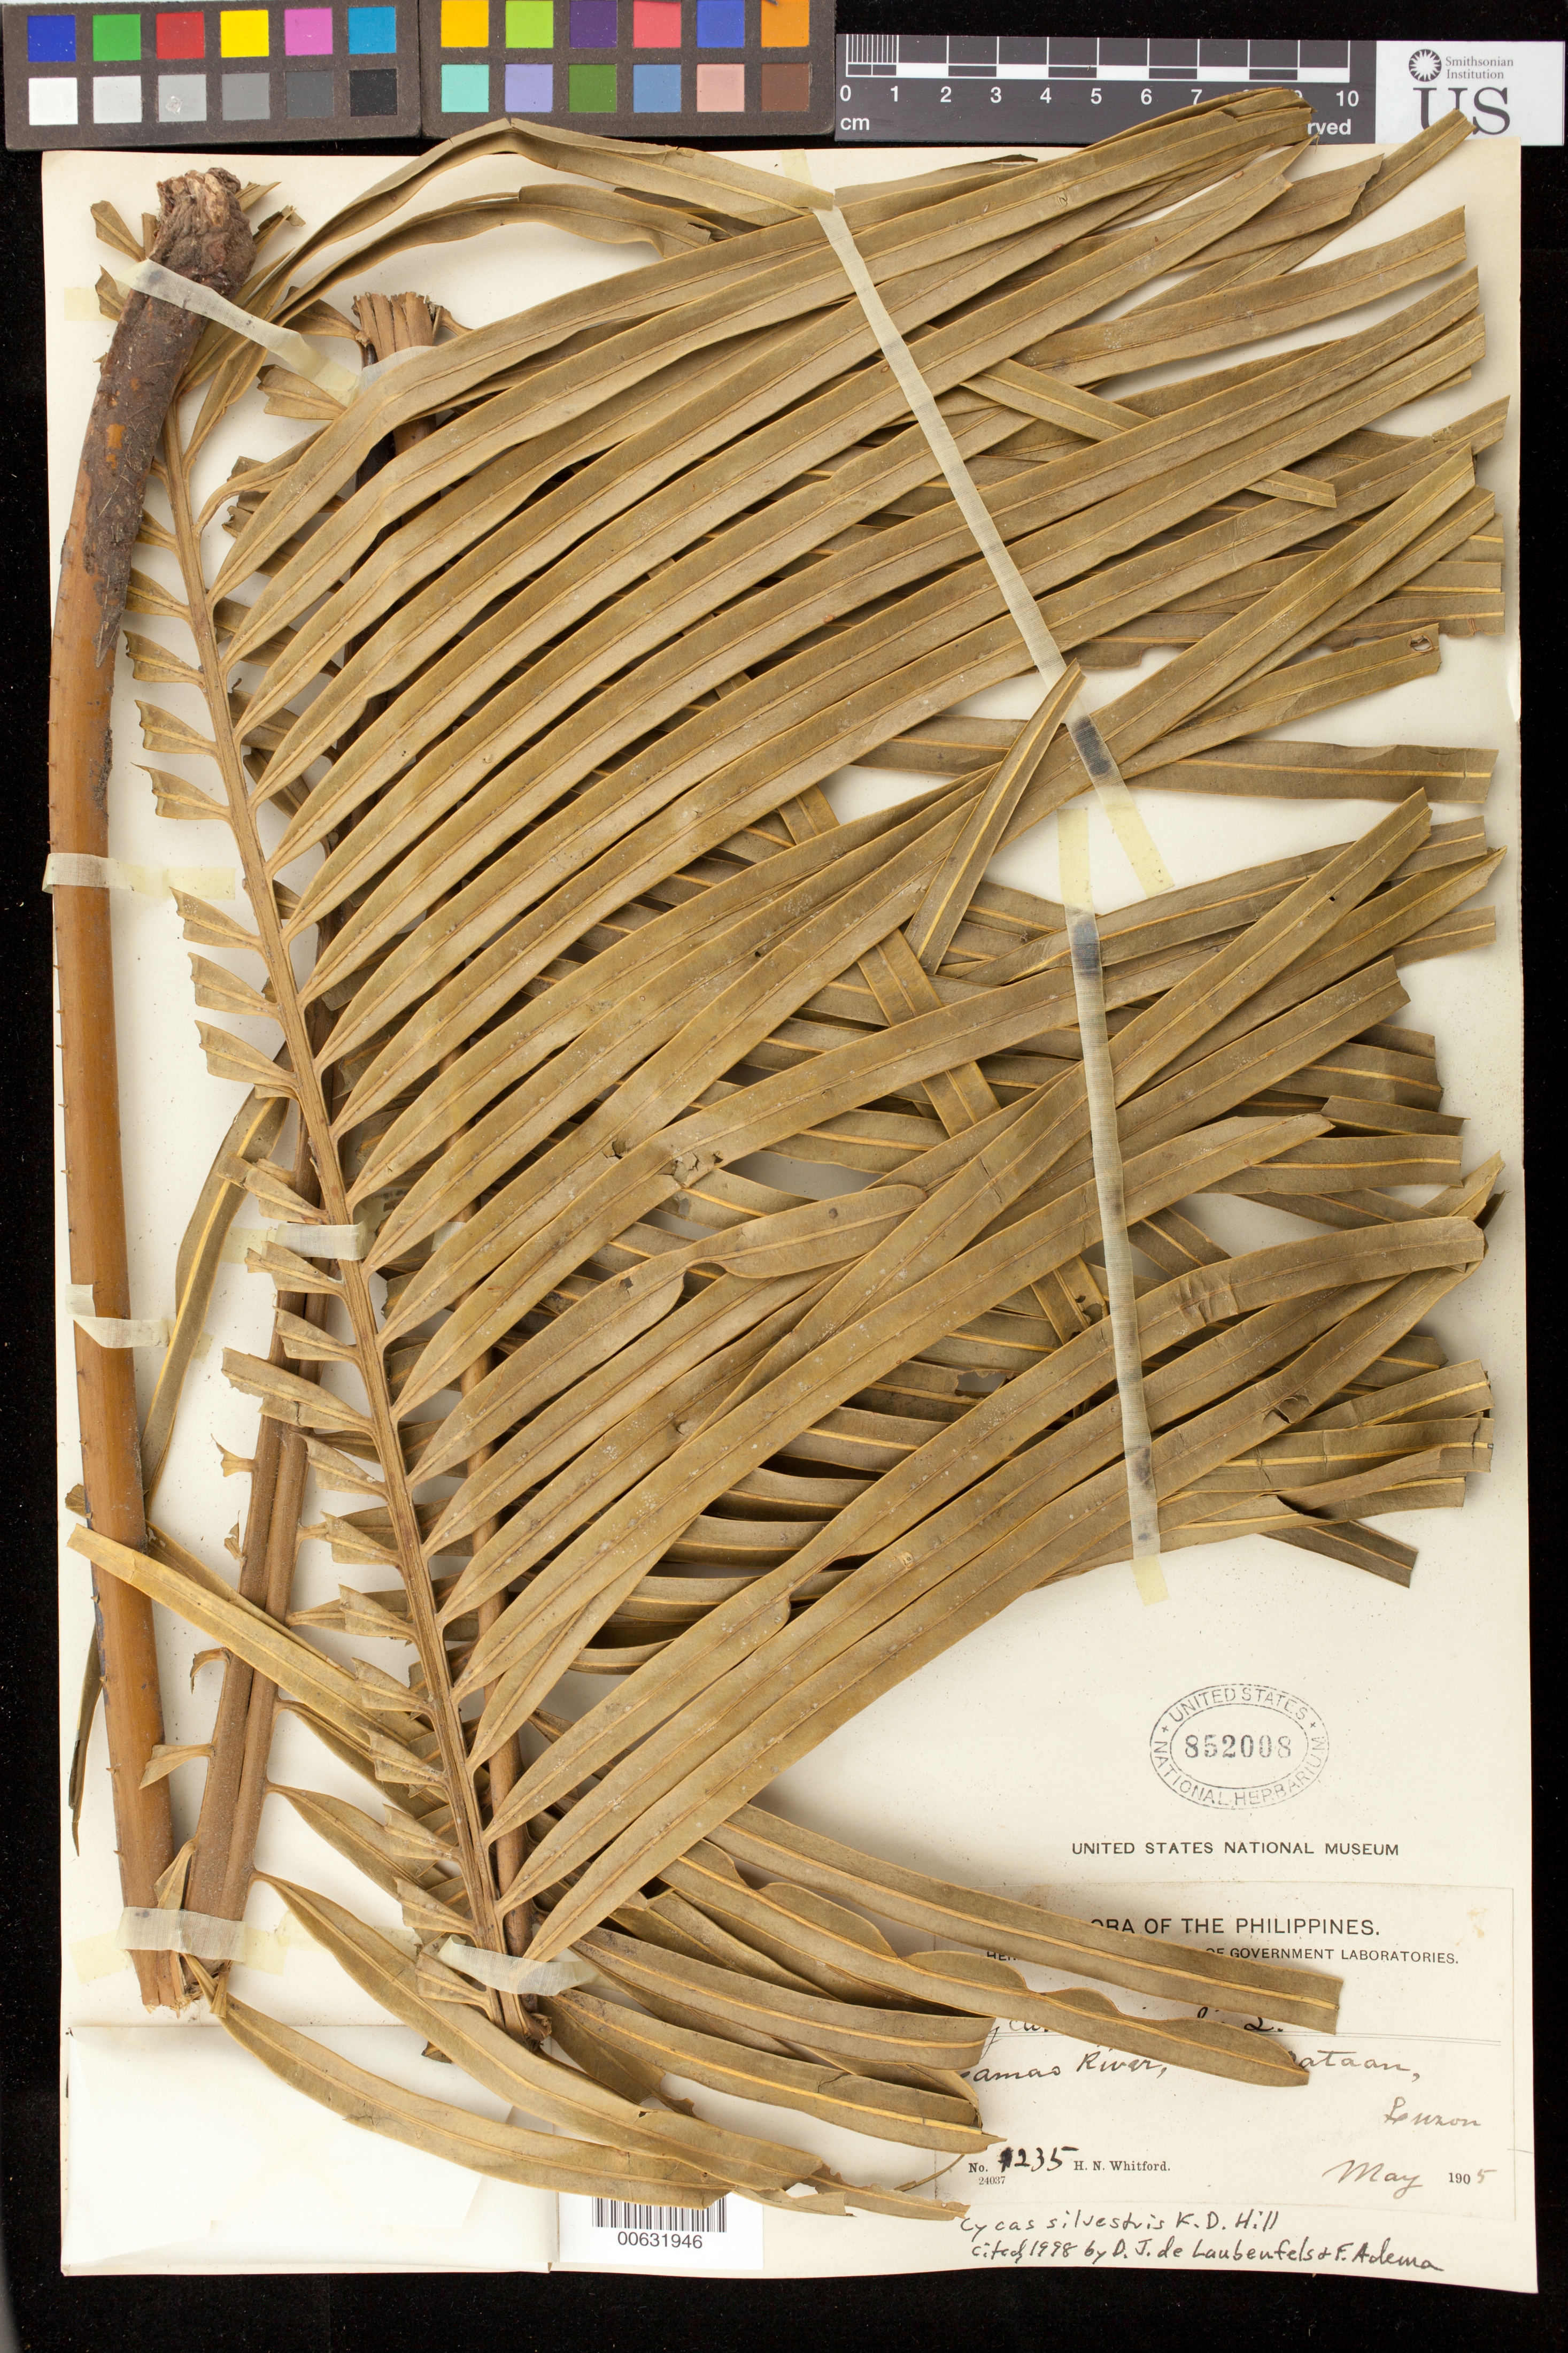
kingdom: Plantae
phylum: Tracheophyta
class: Cycadopsida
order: Cycadales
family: Cycadaceae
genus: Cycas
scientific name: Cycas silvestris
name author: K.D. Hill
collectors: H. N. Whitford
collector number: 1235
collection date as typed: May 1905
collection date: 1905-05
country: Philippines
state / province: Central Luzon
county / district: Bataan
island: Luzon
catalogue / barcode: US 852008